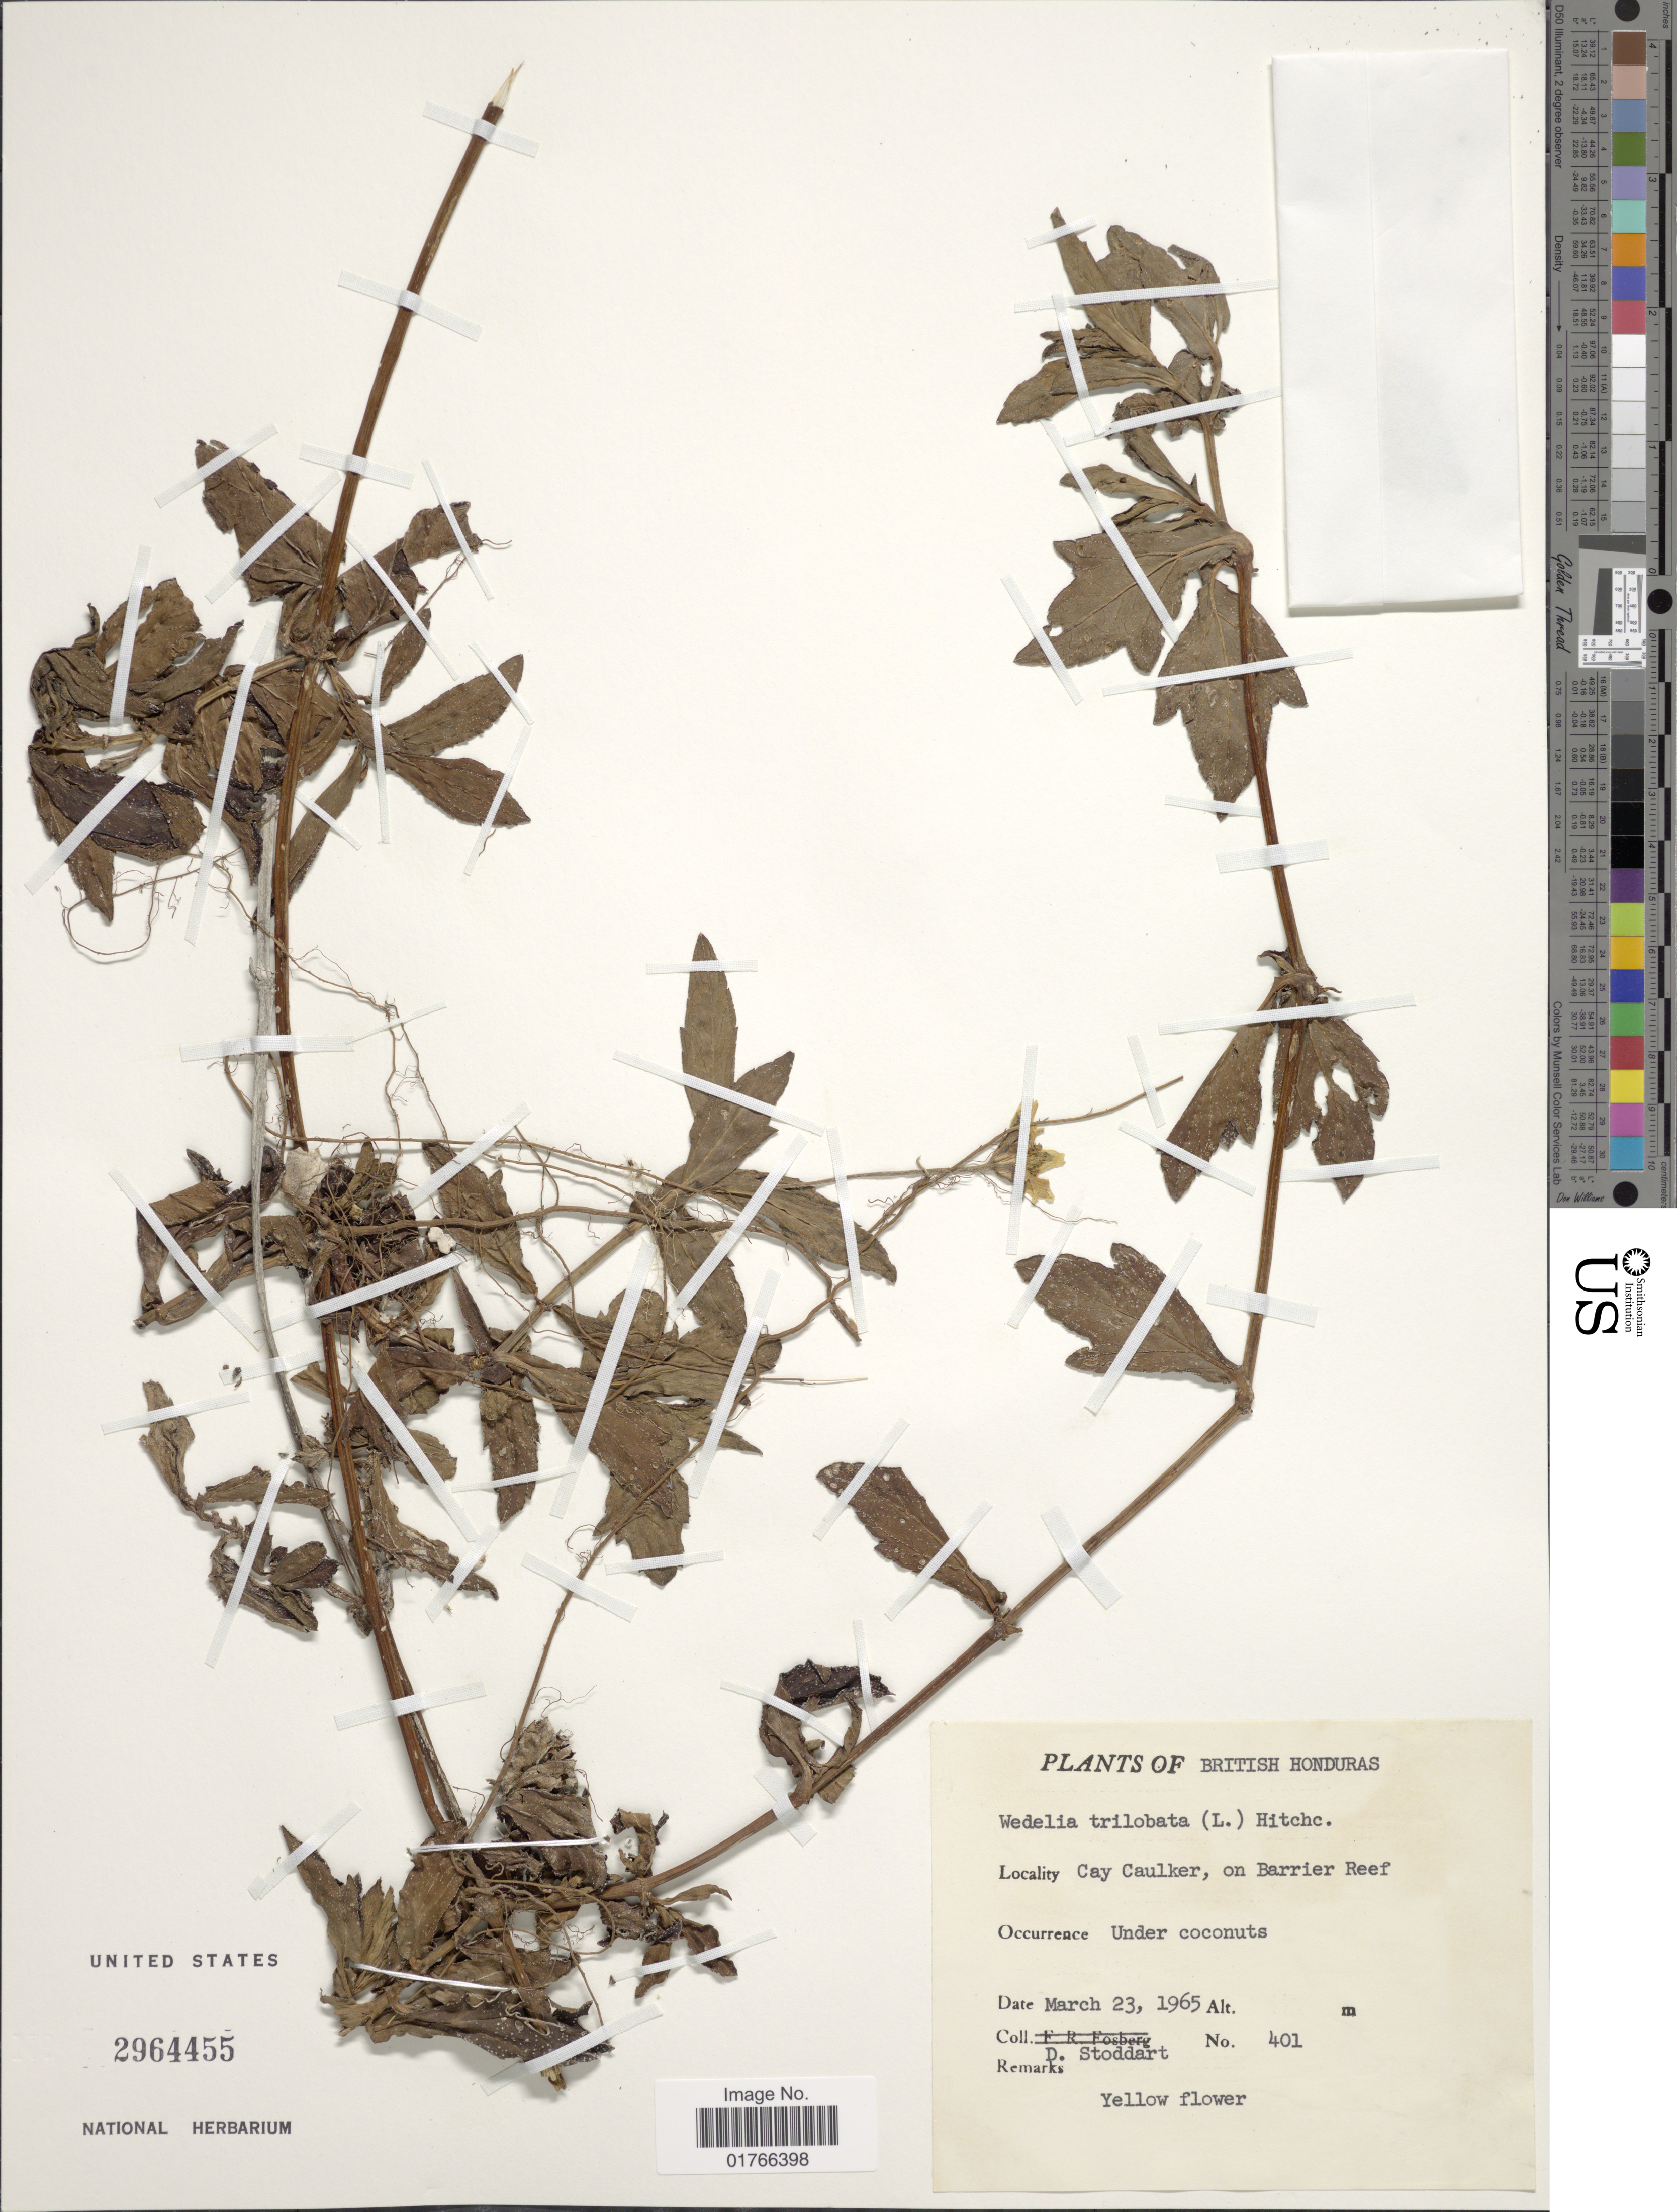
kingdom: Plantae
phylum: Tracheophyta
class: Magnoliopsida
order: Asterales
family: Asteraceae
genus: Sphagneticola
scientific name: Sphagneticola trilobata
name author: (L.) Pruski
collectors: D. Stoddart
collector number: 401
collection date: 1965-03-23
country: Belize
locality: British Honduras, Cay Caulker, on Barrier Reef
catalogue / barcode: US 2964455